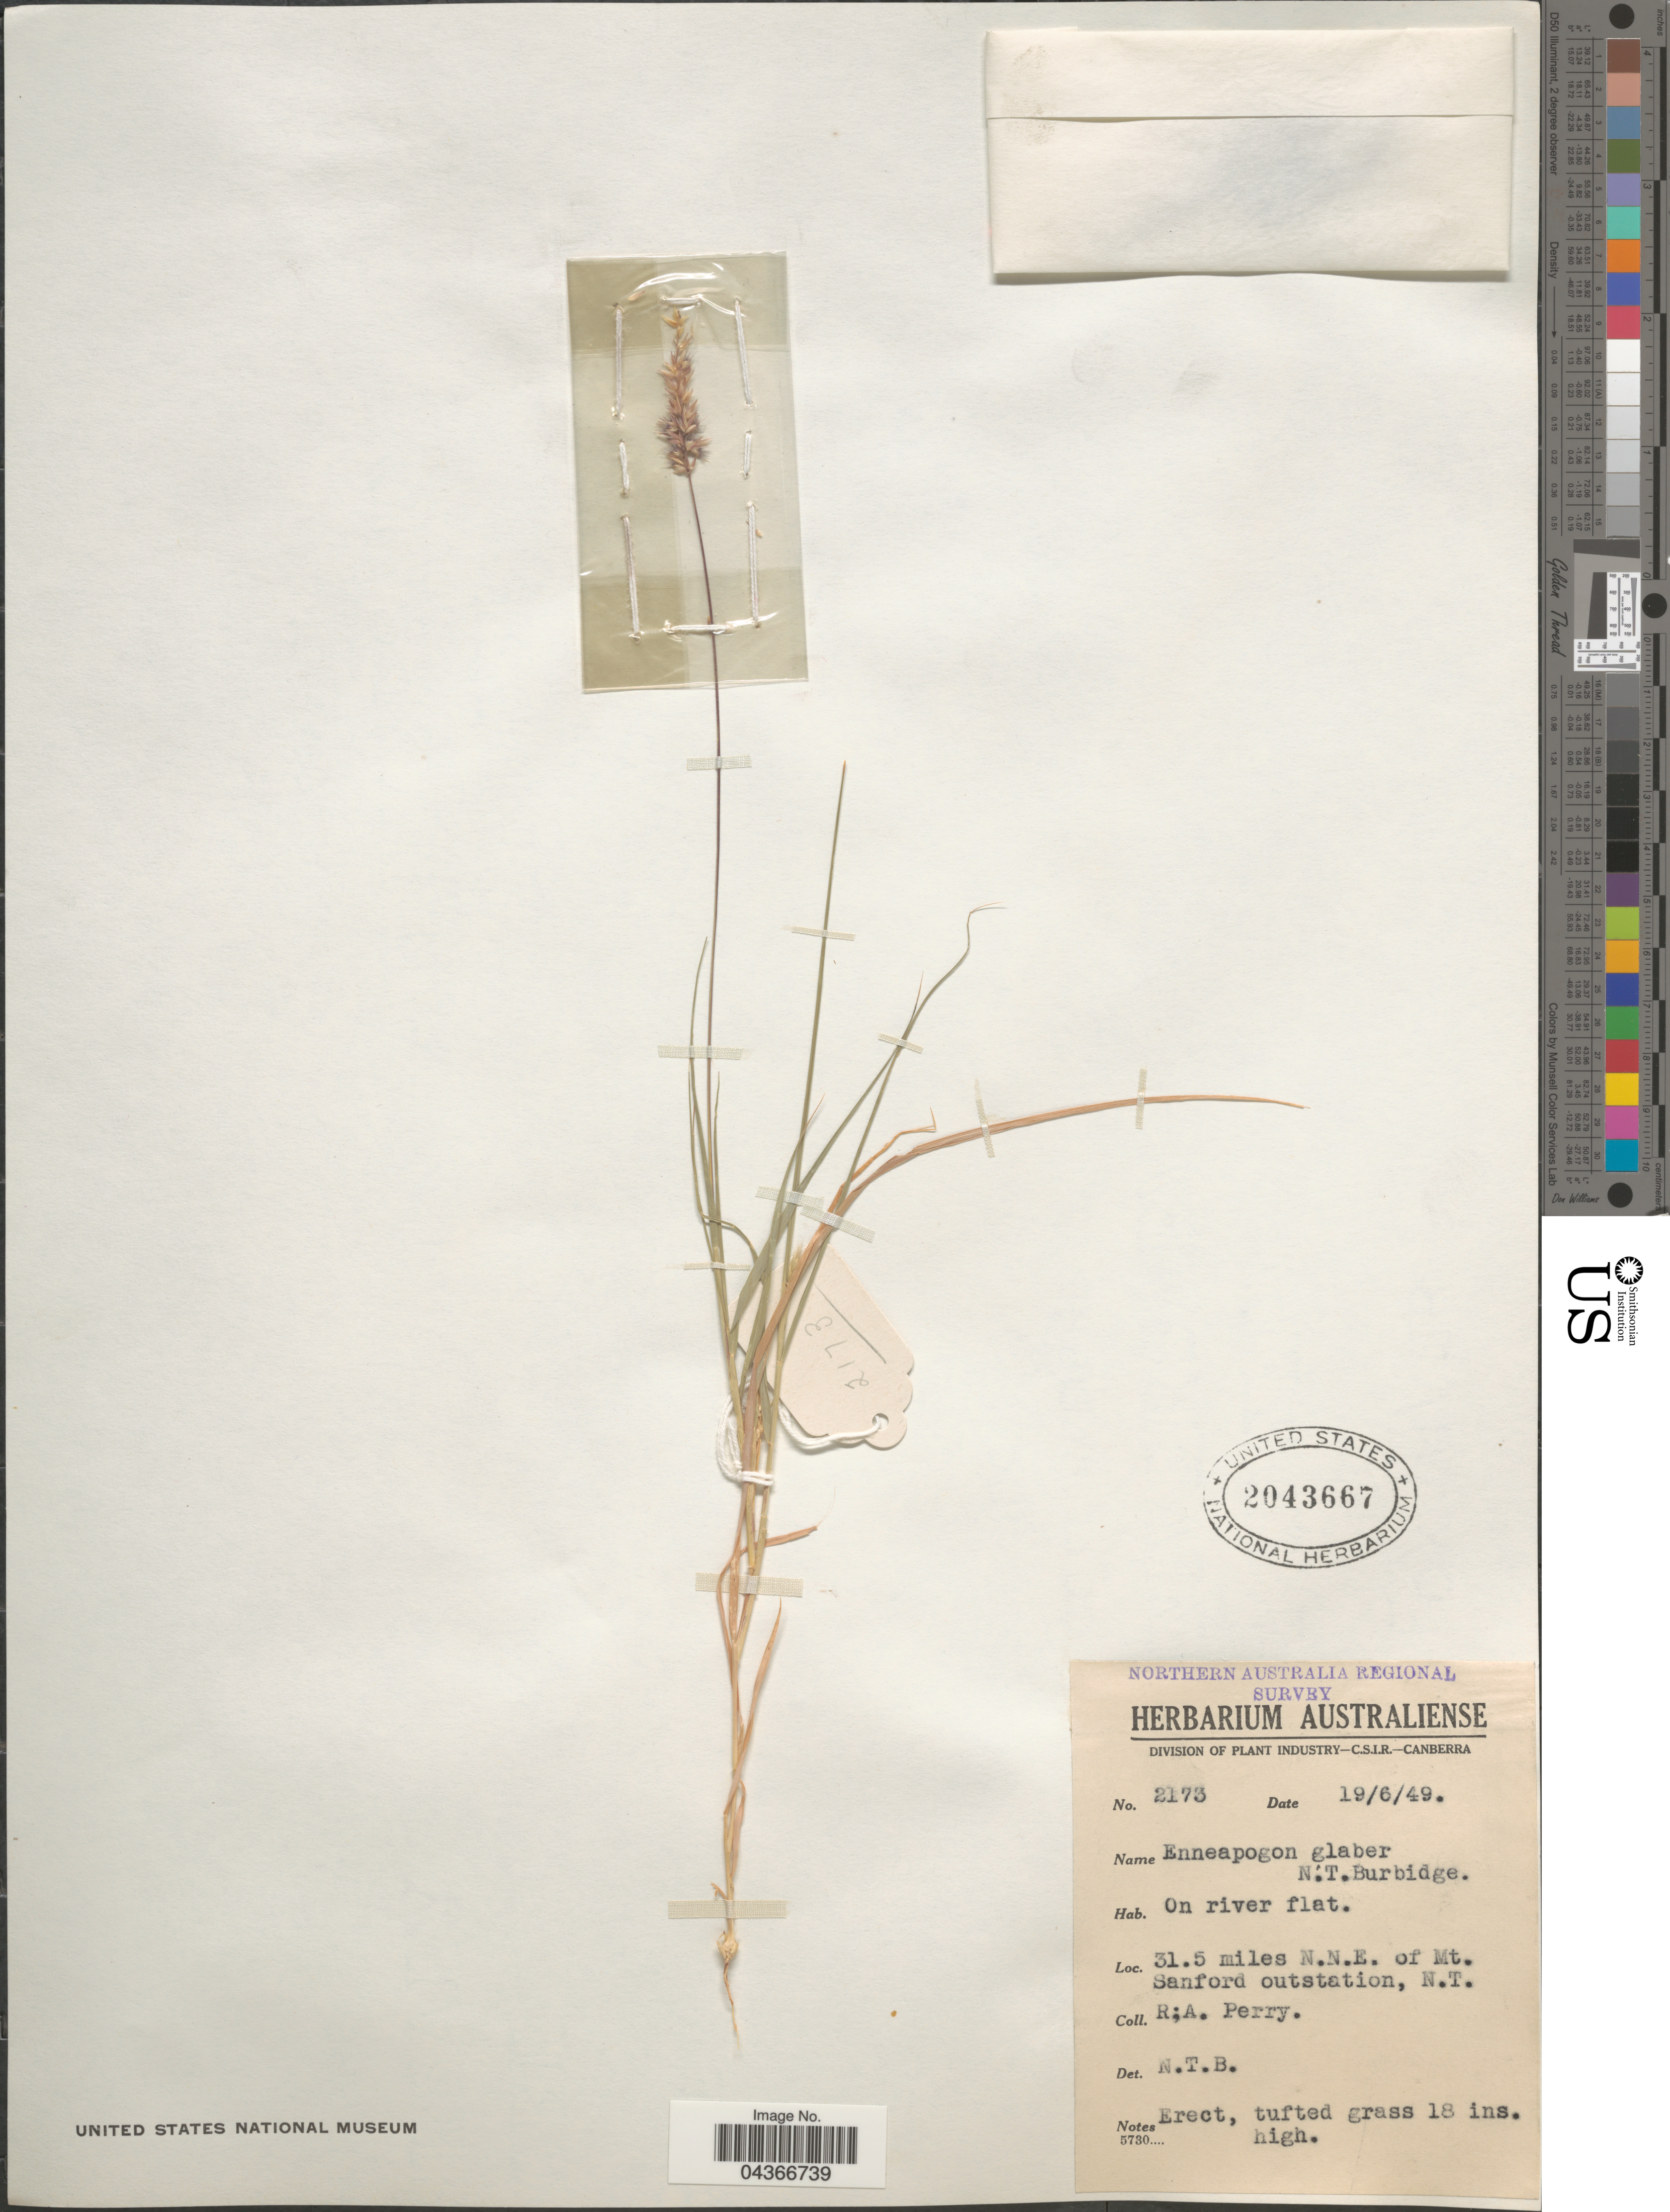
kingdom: Plantae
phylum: Tracheophyta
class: Liliopsida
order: Poales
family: Poaceae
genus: Enneapogon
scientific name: Enneapogon purpurascens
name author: (R. Br.) P. Beauv.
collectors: Perry, R. A.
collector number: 2173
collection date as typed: Transcribed d/m/y: 19/6/49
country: Australia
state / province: Northern Territory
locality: Northern Australia Regional Survey. 31.5 miles N.N.E. of Mt. Sanford outstation, N.T.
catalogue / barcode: US 2043667